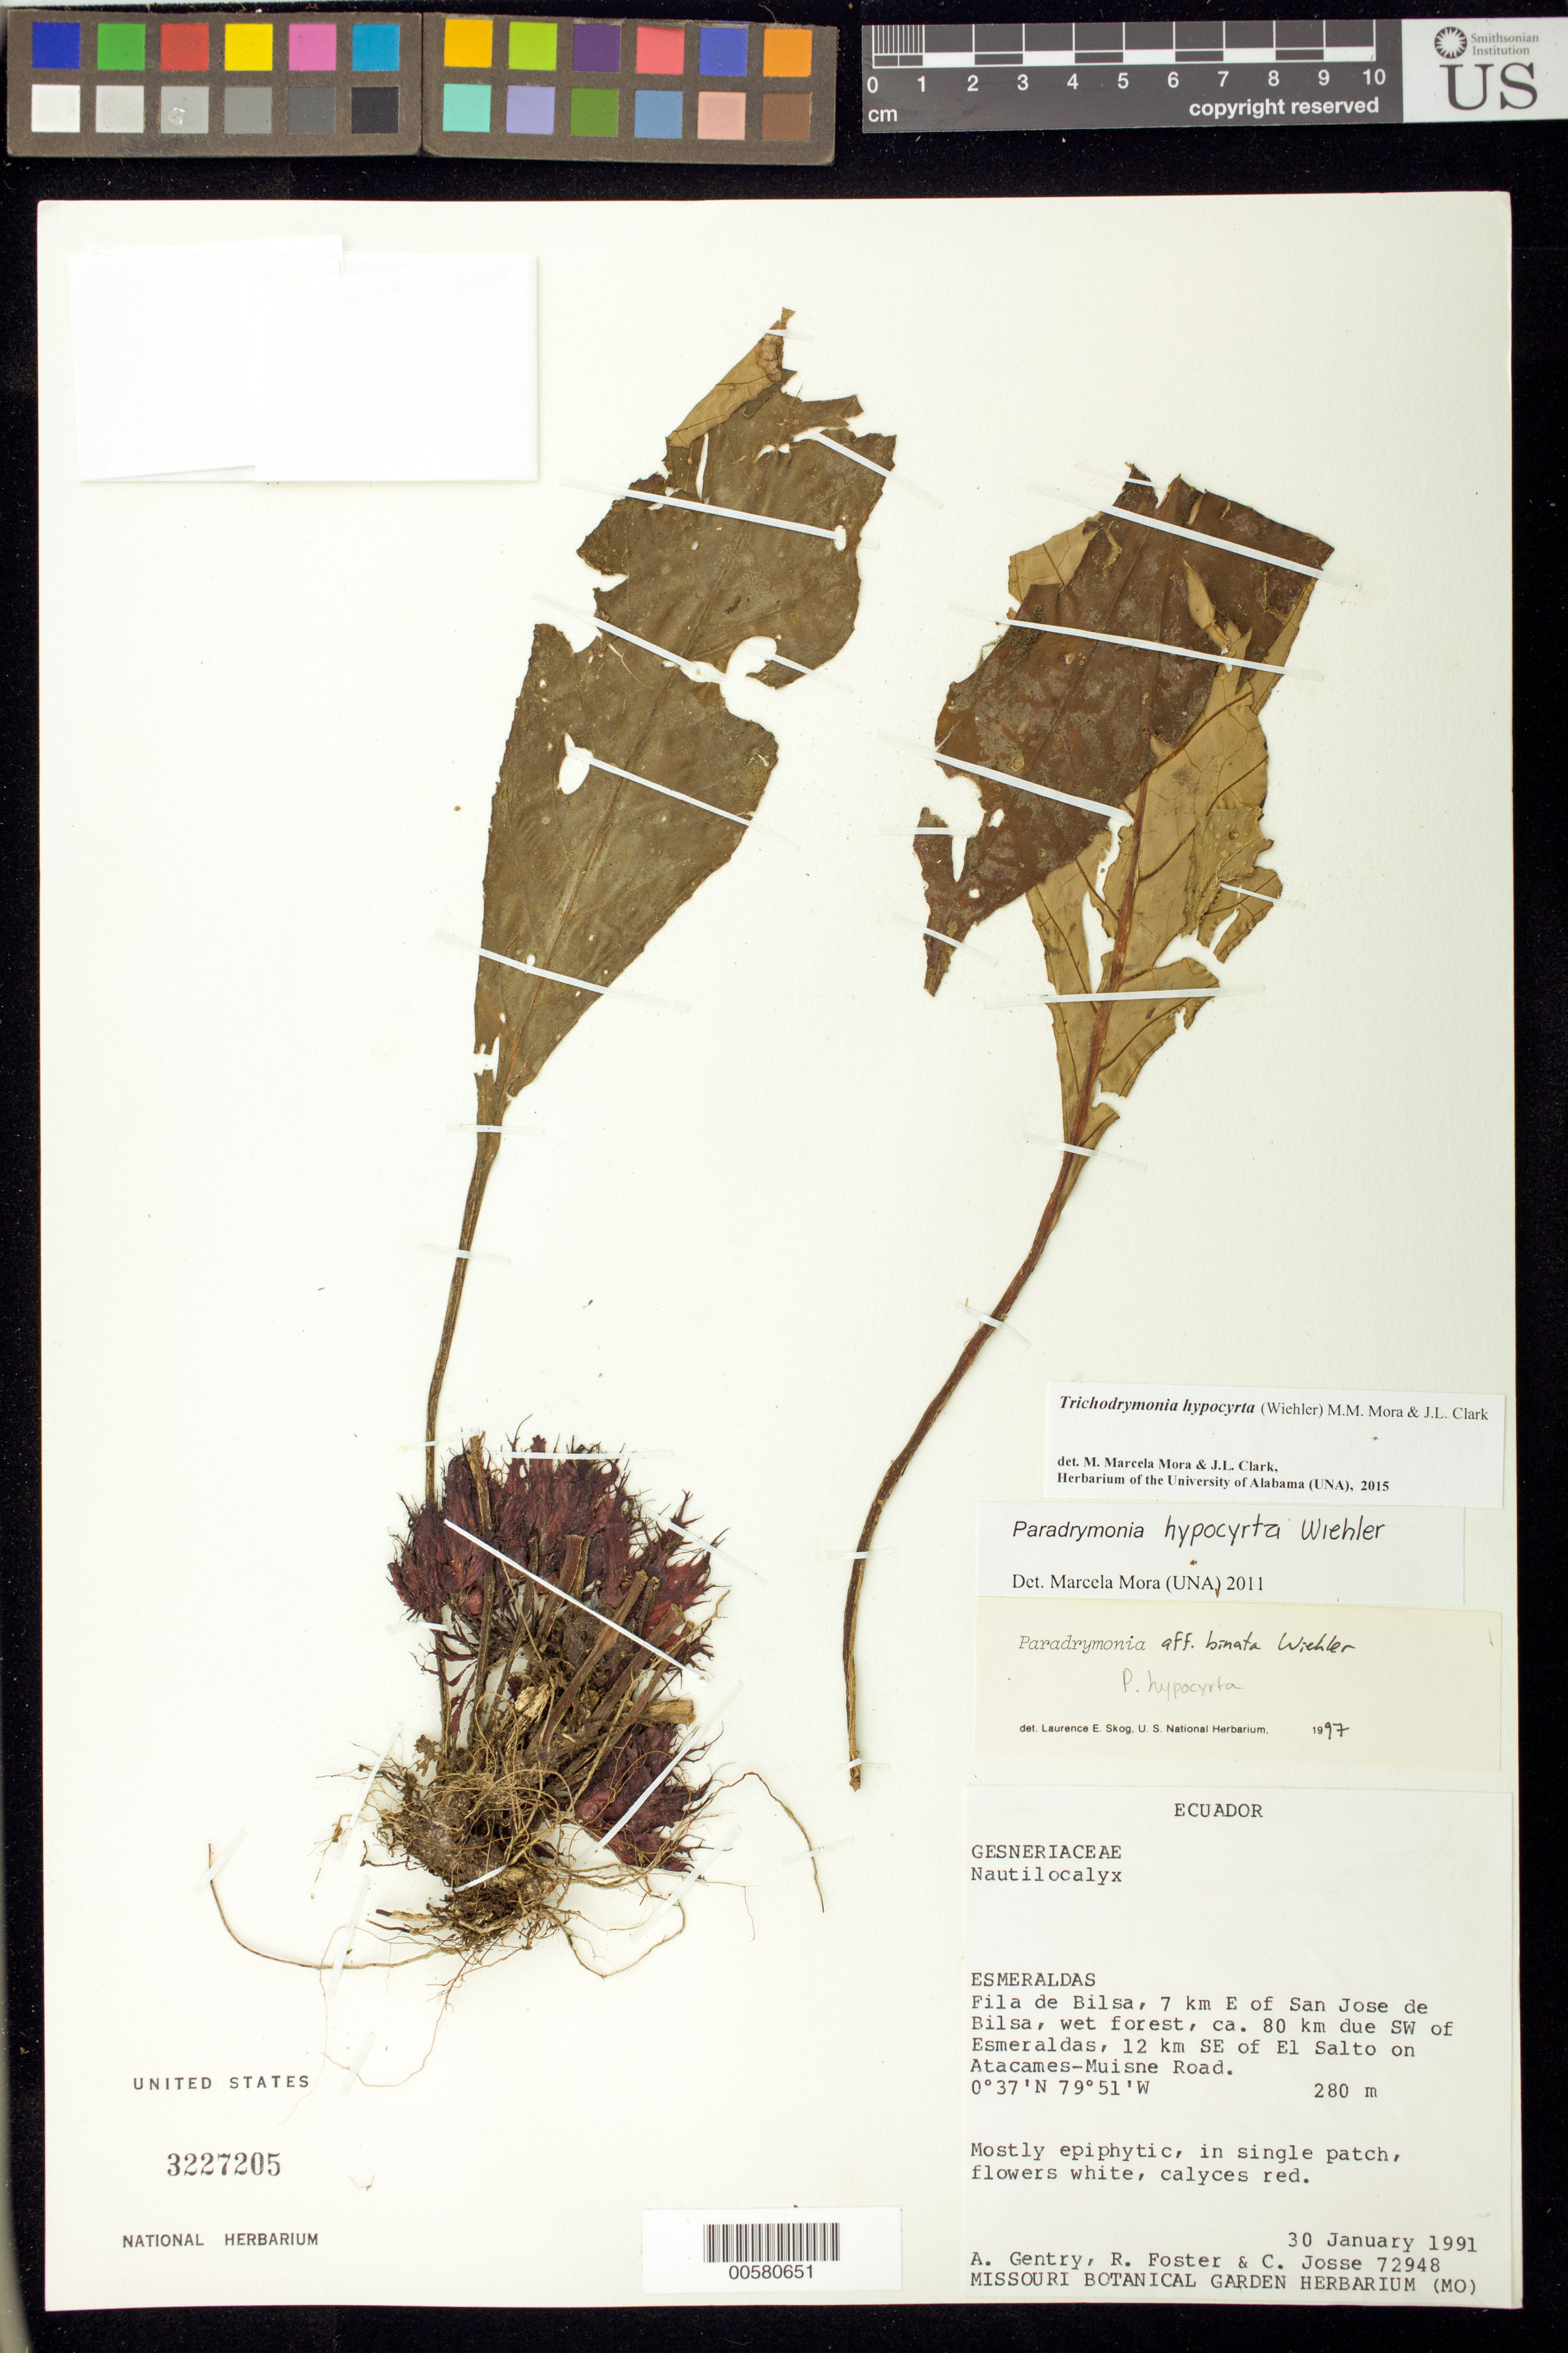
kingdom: Plantae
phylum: Tracheophyta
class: Magnoliopsida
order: Lamiales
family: Gesneriaceae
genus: Trichodrymonia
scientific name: Trichodrymonia hypocyrta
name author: (Wiehler) M.M. Mora & J.L. Clark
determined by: Mora, M. M.; Clark, J. L.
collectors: A. H. Gentry, R. Foster & C. Josse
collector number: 72948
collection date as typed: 30 Jan 1991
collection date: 1991-01-30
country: Ecuador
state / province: Esmeraldas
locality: Fila de Bilsa, 7 km E of San Jose de Bilsa, ca. 80 km due SW of Esmeraldas, 12 km SE of El Salto on Atacames - Muisne Road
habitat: Wet forest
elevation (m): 280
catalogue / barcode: US 3227205